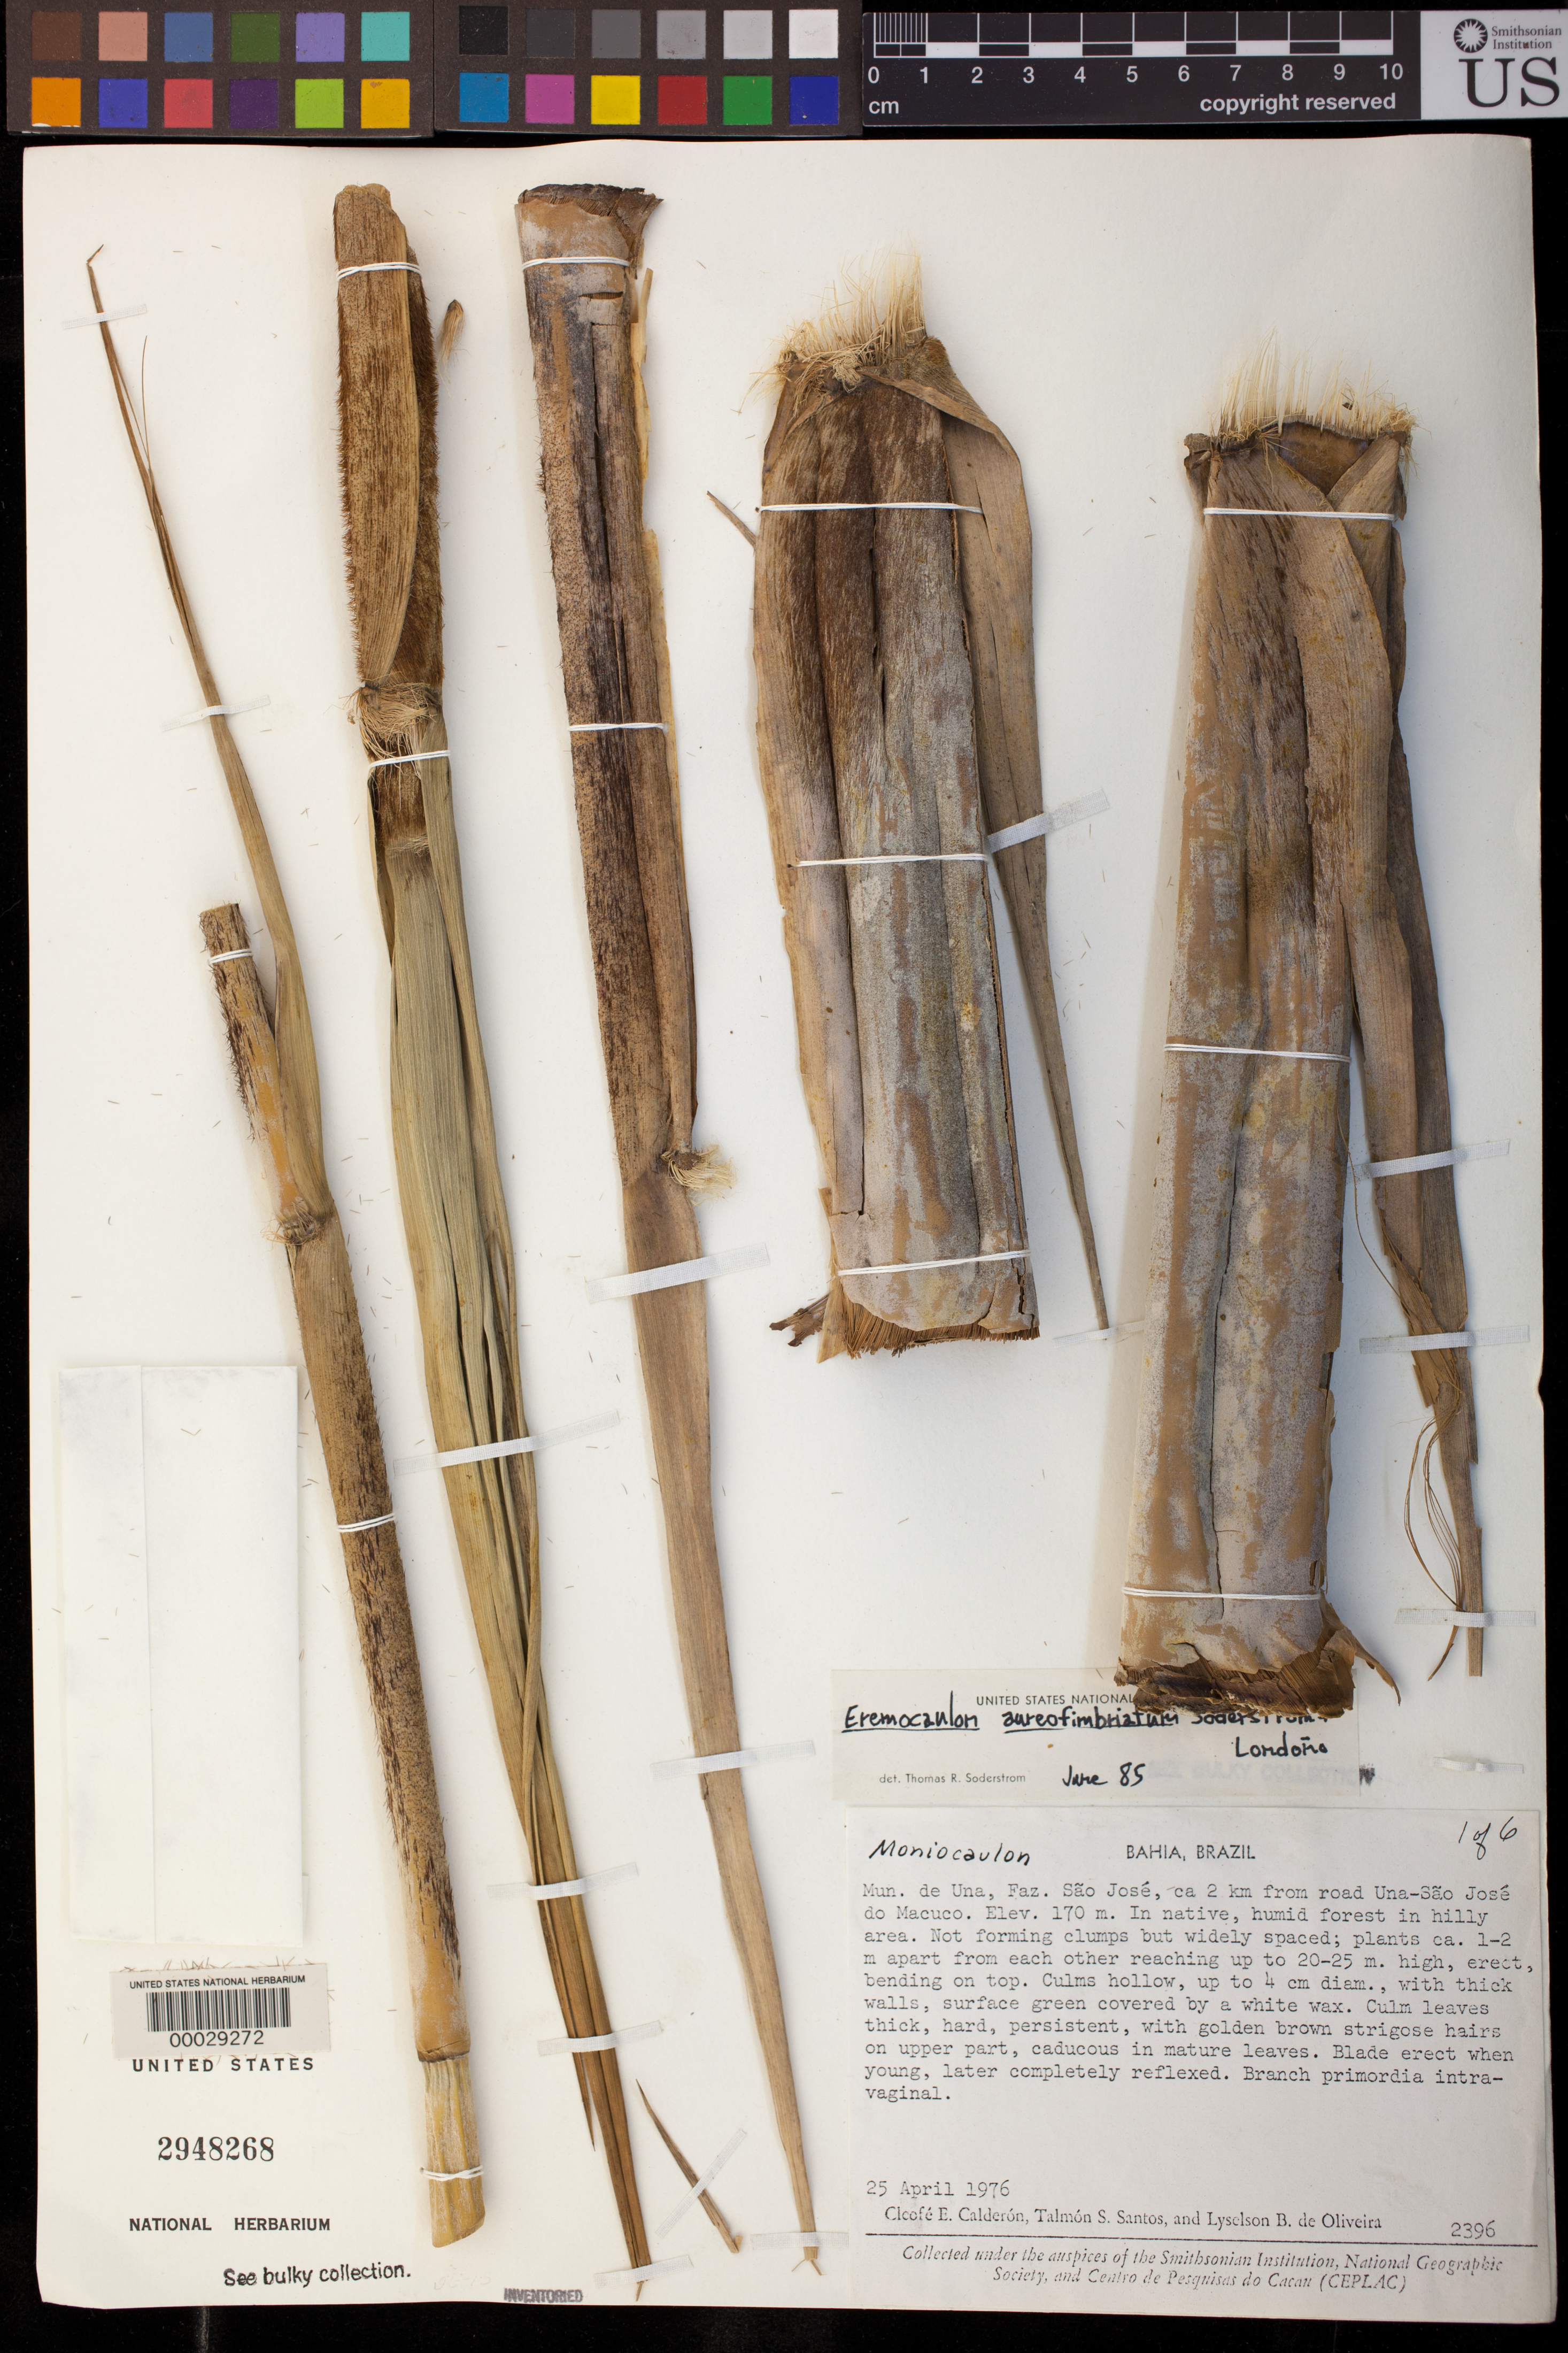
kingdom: Plantae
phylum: Tracheophyta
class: Liliopsida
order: Poales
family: Poaceae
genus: Eremocaulon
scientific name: Eremocaulon aureofimbriatum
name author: Soderstr. & Londoño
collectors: C. E. Calderón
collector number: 2396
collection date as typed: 25 Apr 1976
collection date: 1976-04-25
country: Brazil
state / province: Bahia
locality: Una mun., faz. sao jose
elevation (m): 170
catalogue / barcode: US 2948268